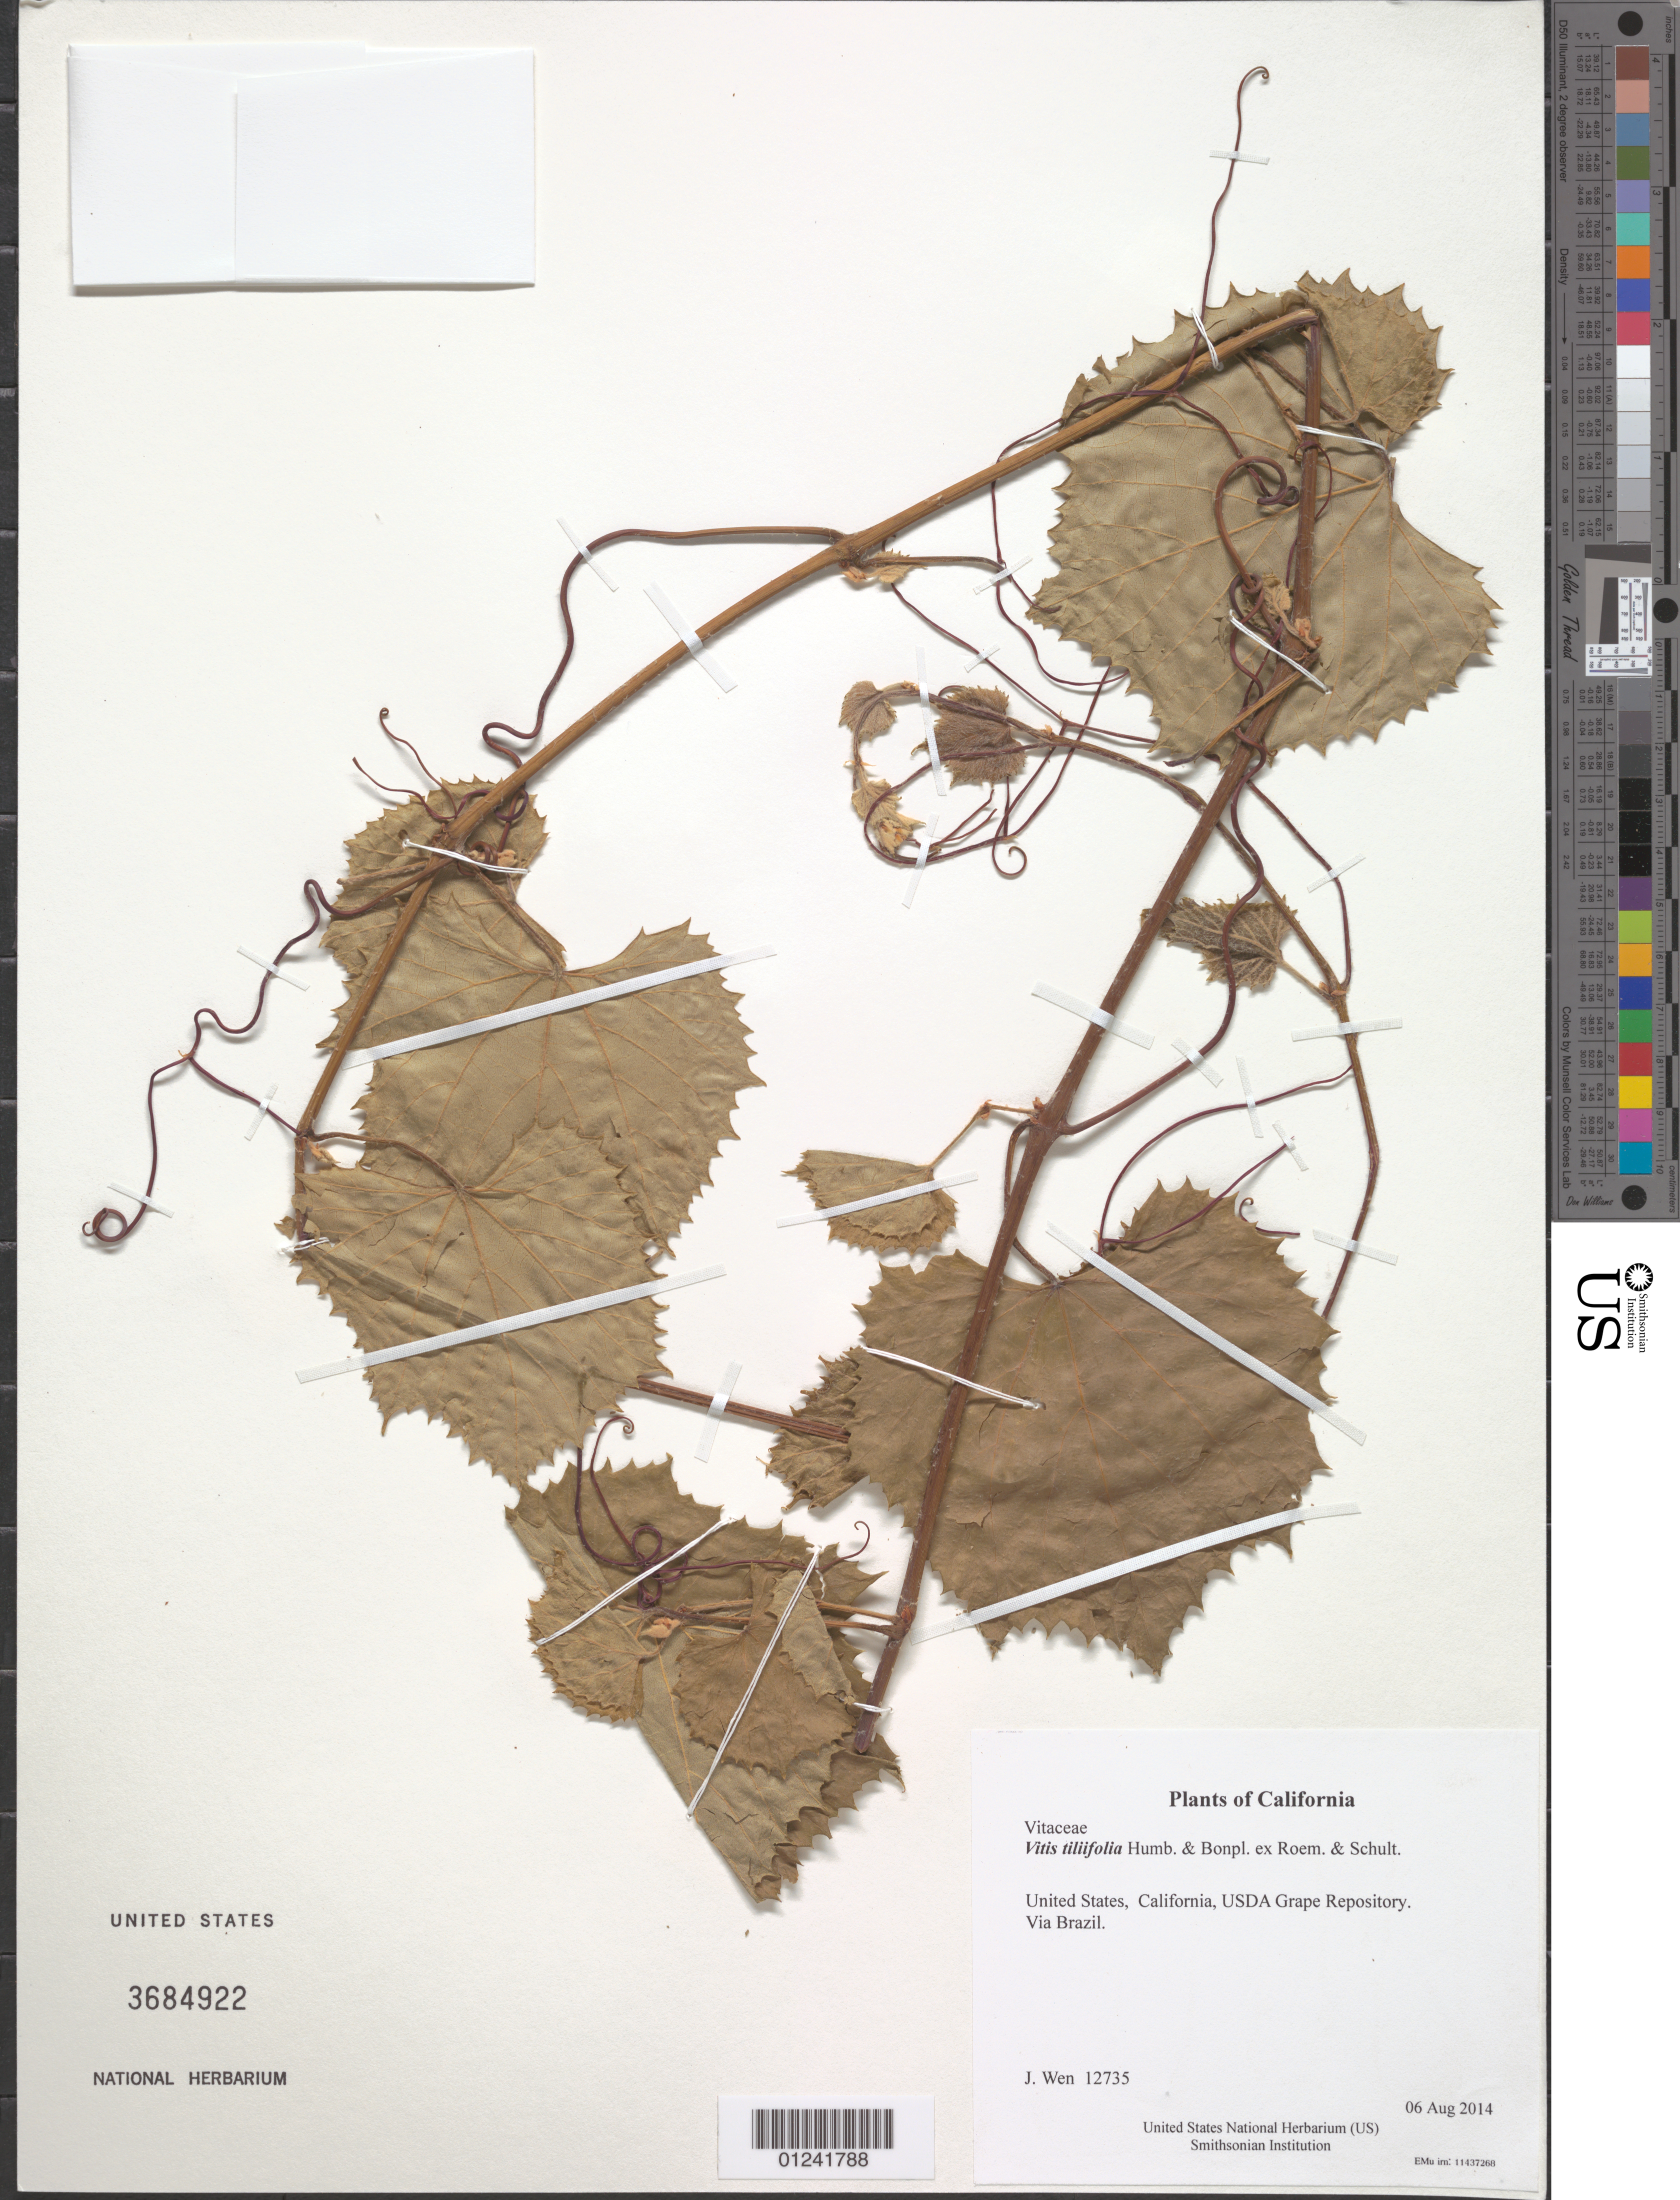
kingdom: Plantae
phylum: Tracheophyta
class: Magnoliopsida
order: Vitales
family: Vitaceae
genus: Vitis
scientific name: Vitis tiliifolia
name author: Humb. & Bonpl. ex Schult.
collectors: J. Wen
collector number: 12735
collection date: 2014-08-06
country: United States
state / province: California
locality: USDA Grape Repository.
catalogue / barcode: US 3684922